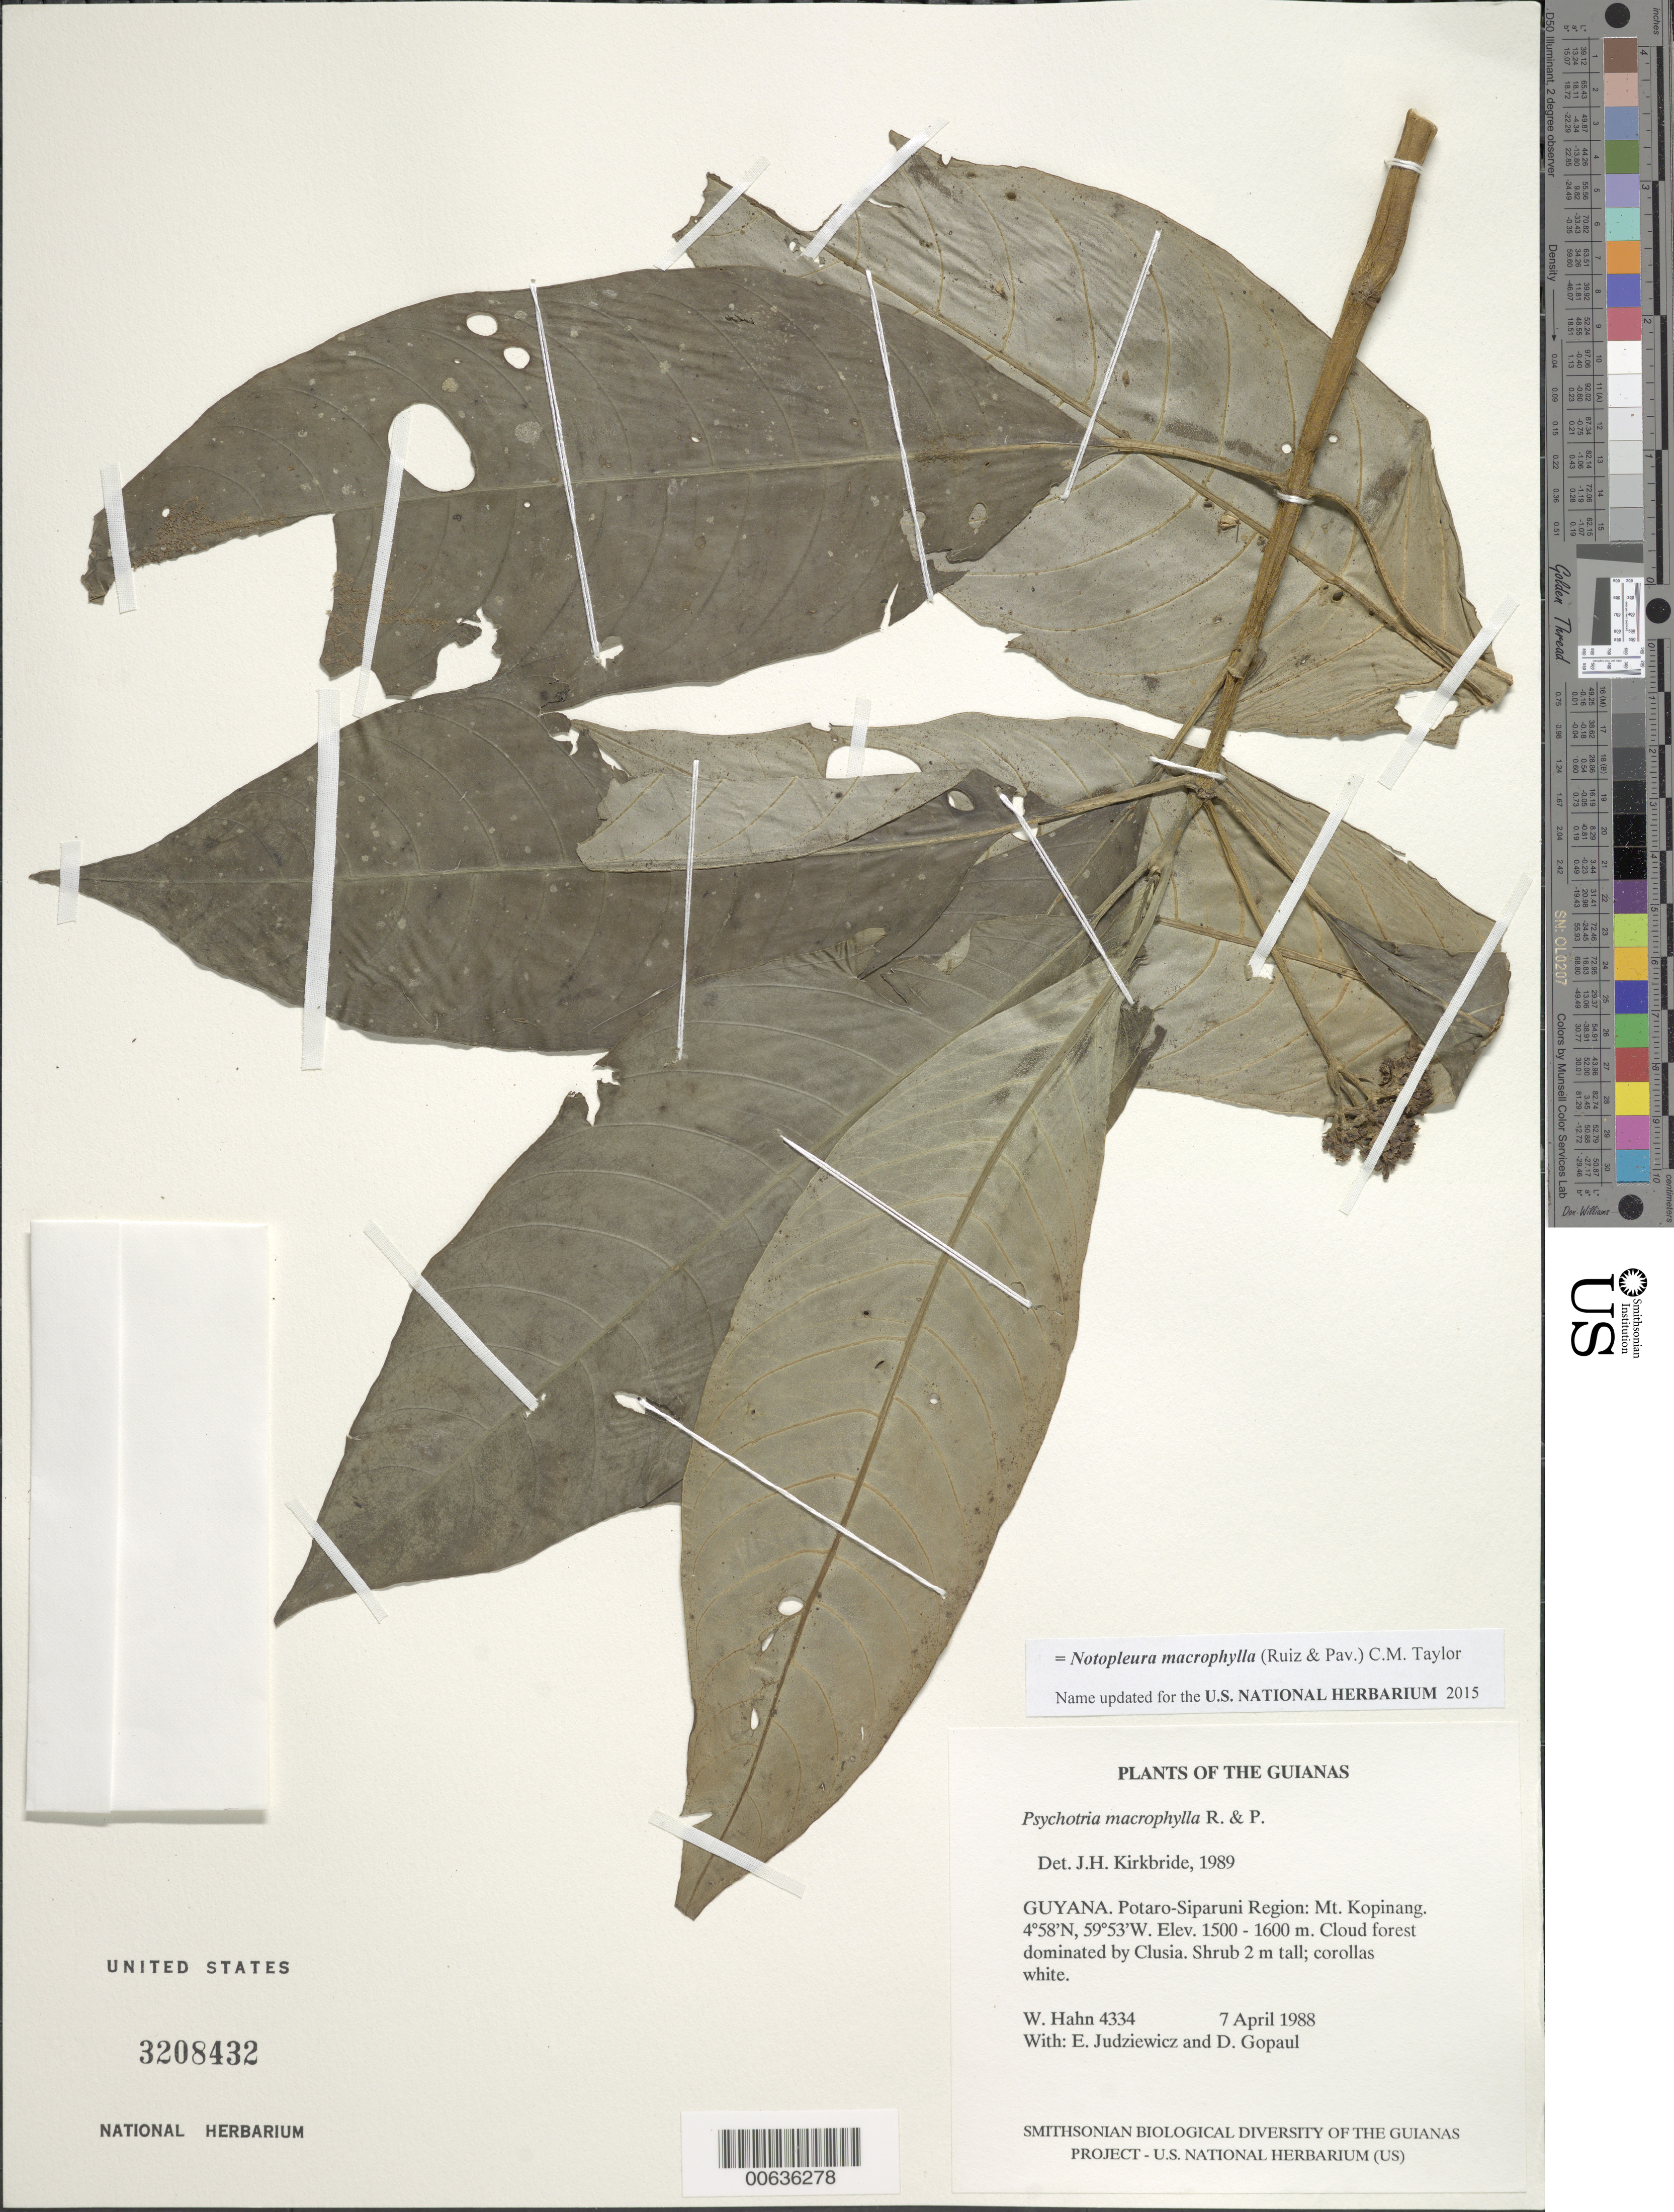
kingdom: Plantae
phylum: Tracheophyta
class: Magnoliopsida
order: Gentianales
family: Rubiaceae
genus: Psychotria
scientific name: Psychotria macrophylla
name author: Ruiz & Pav.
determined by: Kirkbride, J. H.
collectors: W. Hahn, E. J. Judziewicz & D. Gopaul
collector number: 4334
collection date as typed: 7 April 1988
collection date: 1988-04-07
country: Guyana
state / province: Potaro-Siparuni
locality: Mt. Kopinang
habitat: Cloud forest dominated by Clusia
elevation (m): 1500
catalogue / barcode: US 3208432